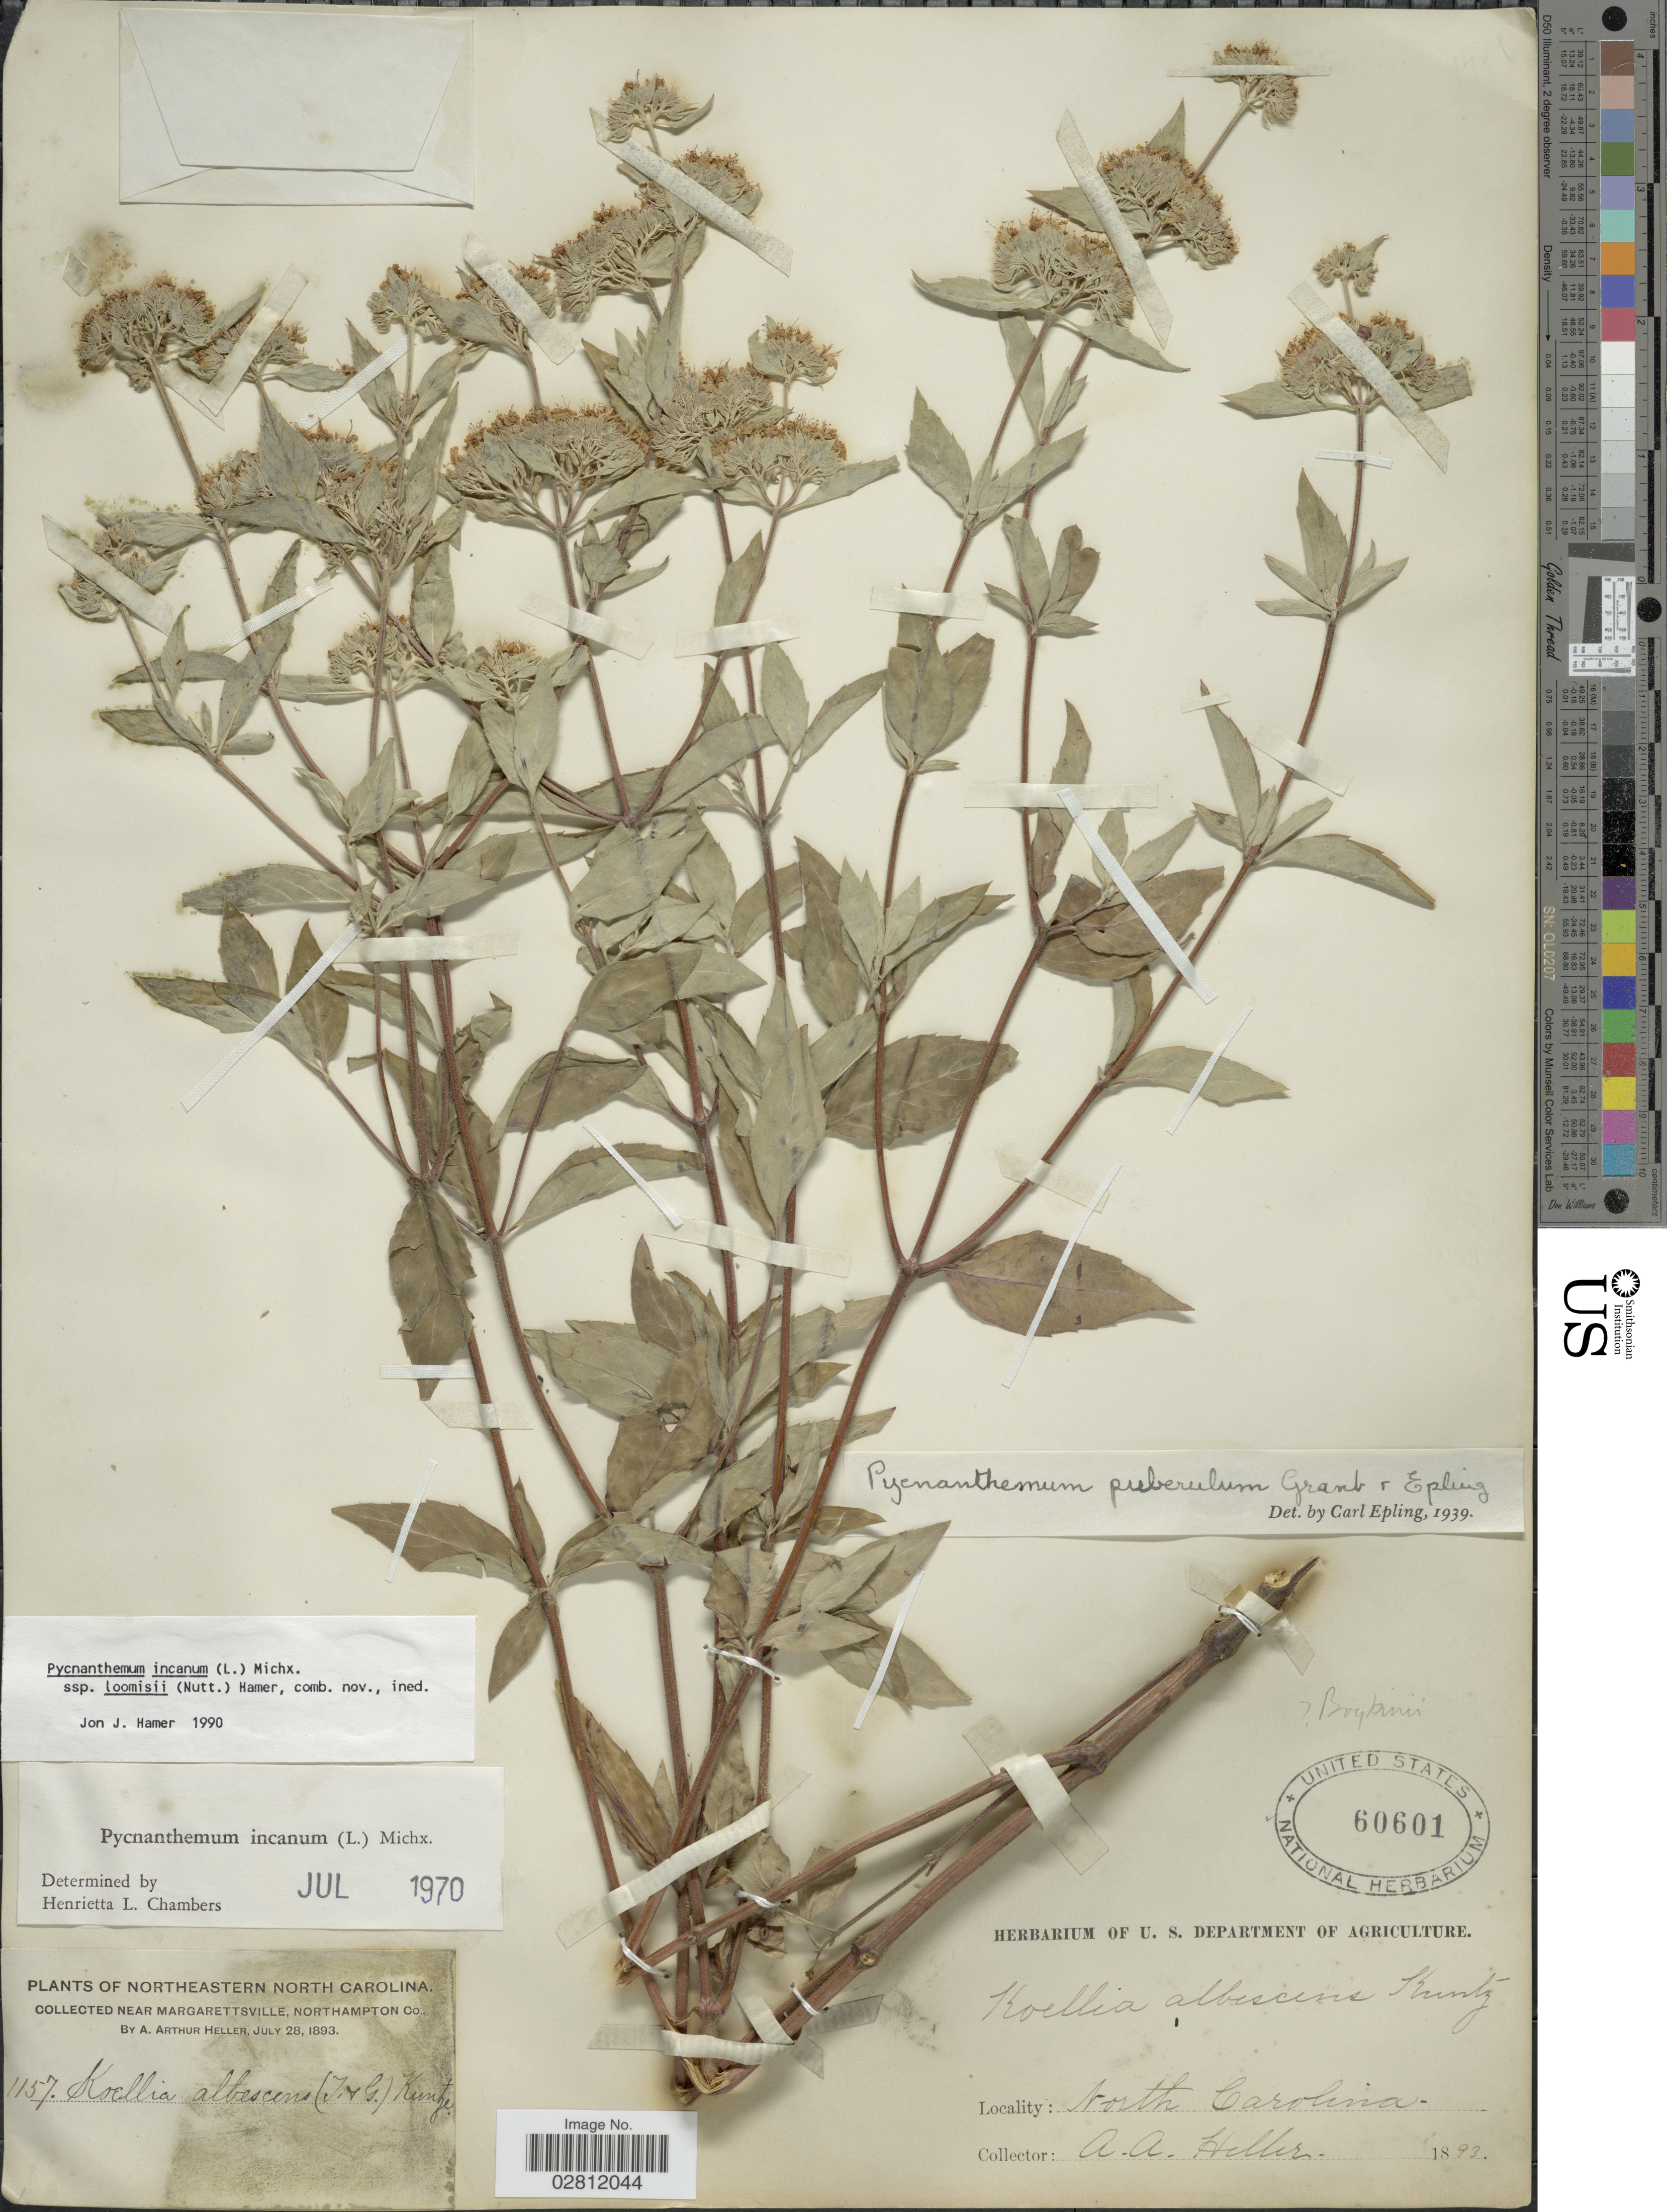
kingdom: Plantae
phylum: Tracheophyta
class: Magnoliopsida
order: Lamiales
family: Lamiaceae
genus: Pycnanthemum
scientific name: Pycnanthemum incanum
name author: (L.) Michx.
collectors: A. A. Heller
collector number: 1157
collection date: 1893-07-28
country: United States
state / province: North Carolina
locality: Northeastern North Carolina, near Margarettsville, Northampton Co.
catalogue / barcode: US 60601